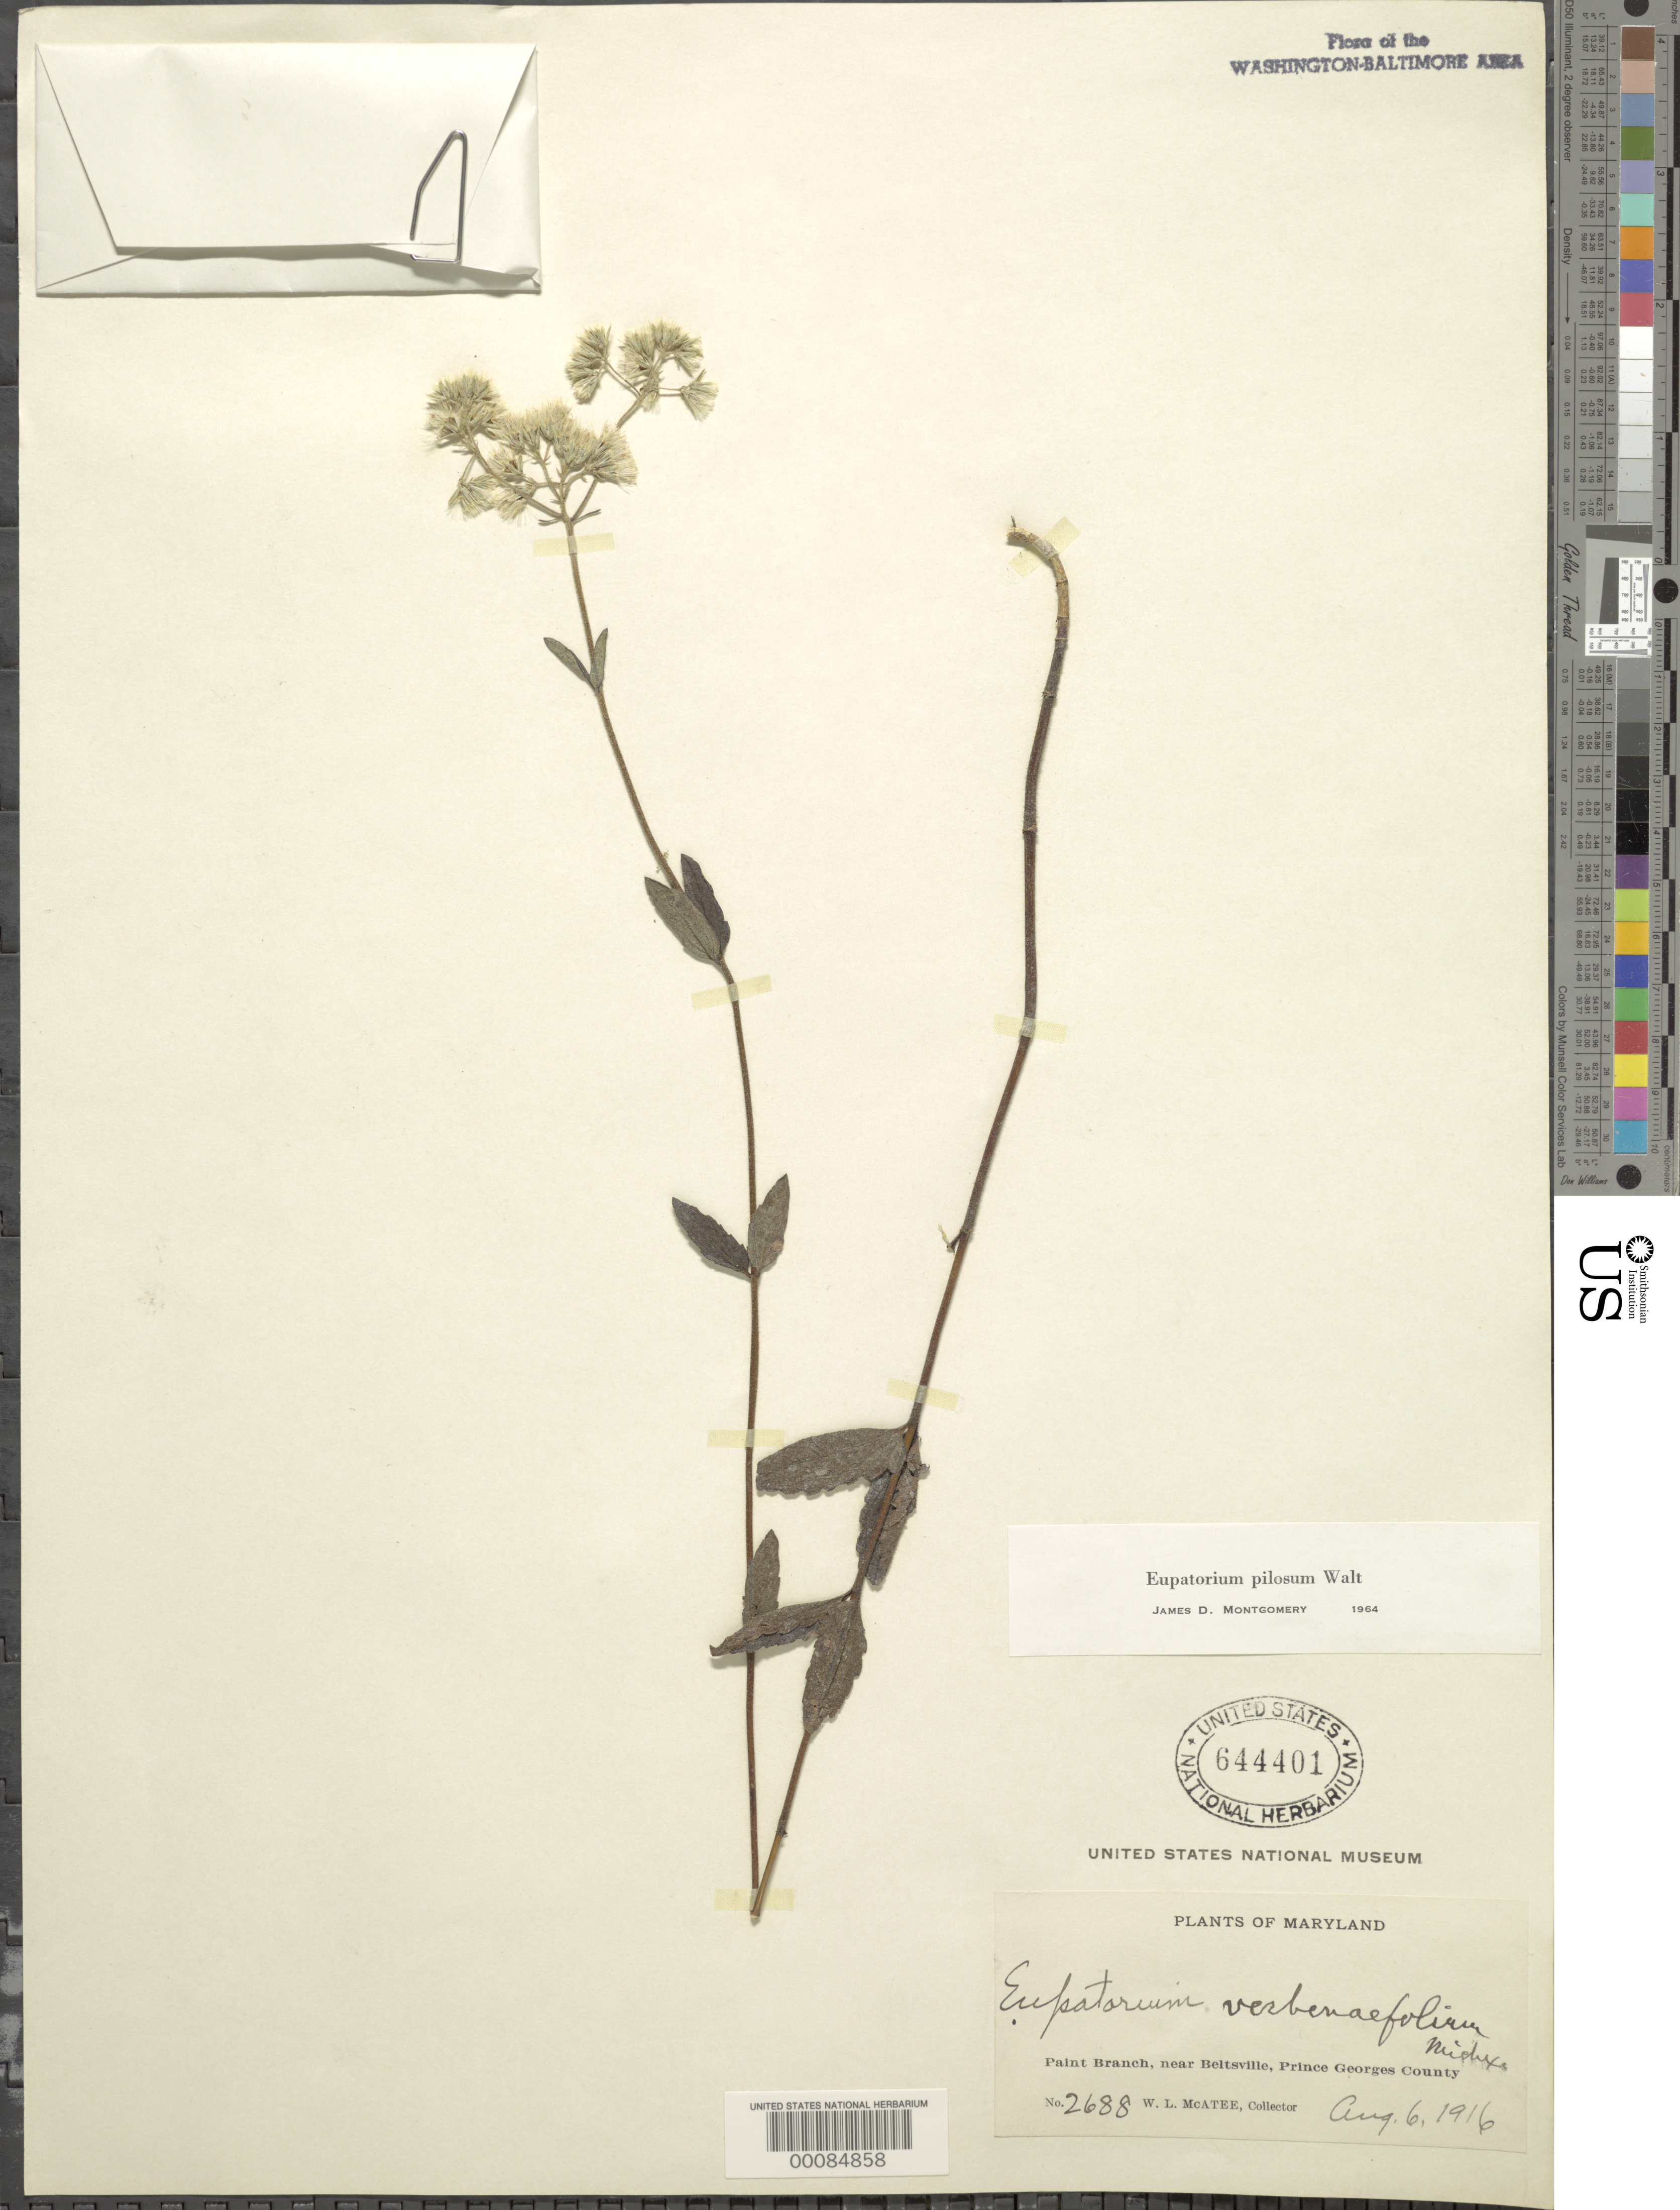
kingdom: Plantae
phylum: Tracheophyta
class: Magnoliopsida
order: Asterales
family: Asteraceae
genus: Eupatorium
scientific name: Eupatorium pilosum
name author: Walter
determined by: Montgomery, J. D.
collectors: W. McAtee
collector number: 2688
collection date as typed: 06 Aug 1916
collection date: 1916-08-06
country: United States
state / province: Maryland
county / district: Prince George's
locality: Paint Branch, near Beltsville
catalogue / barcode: US 644401